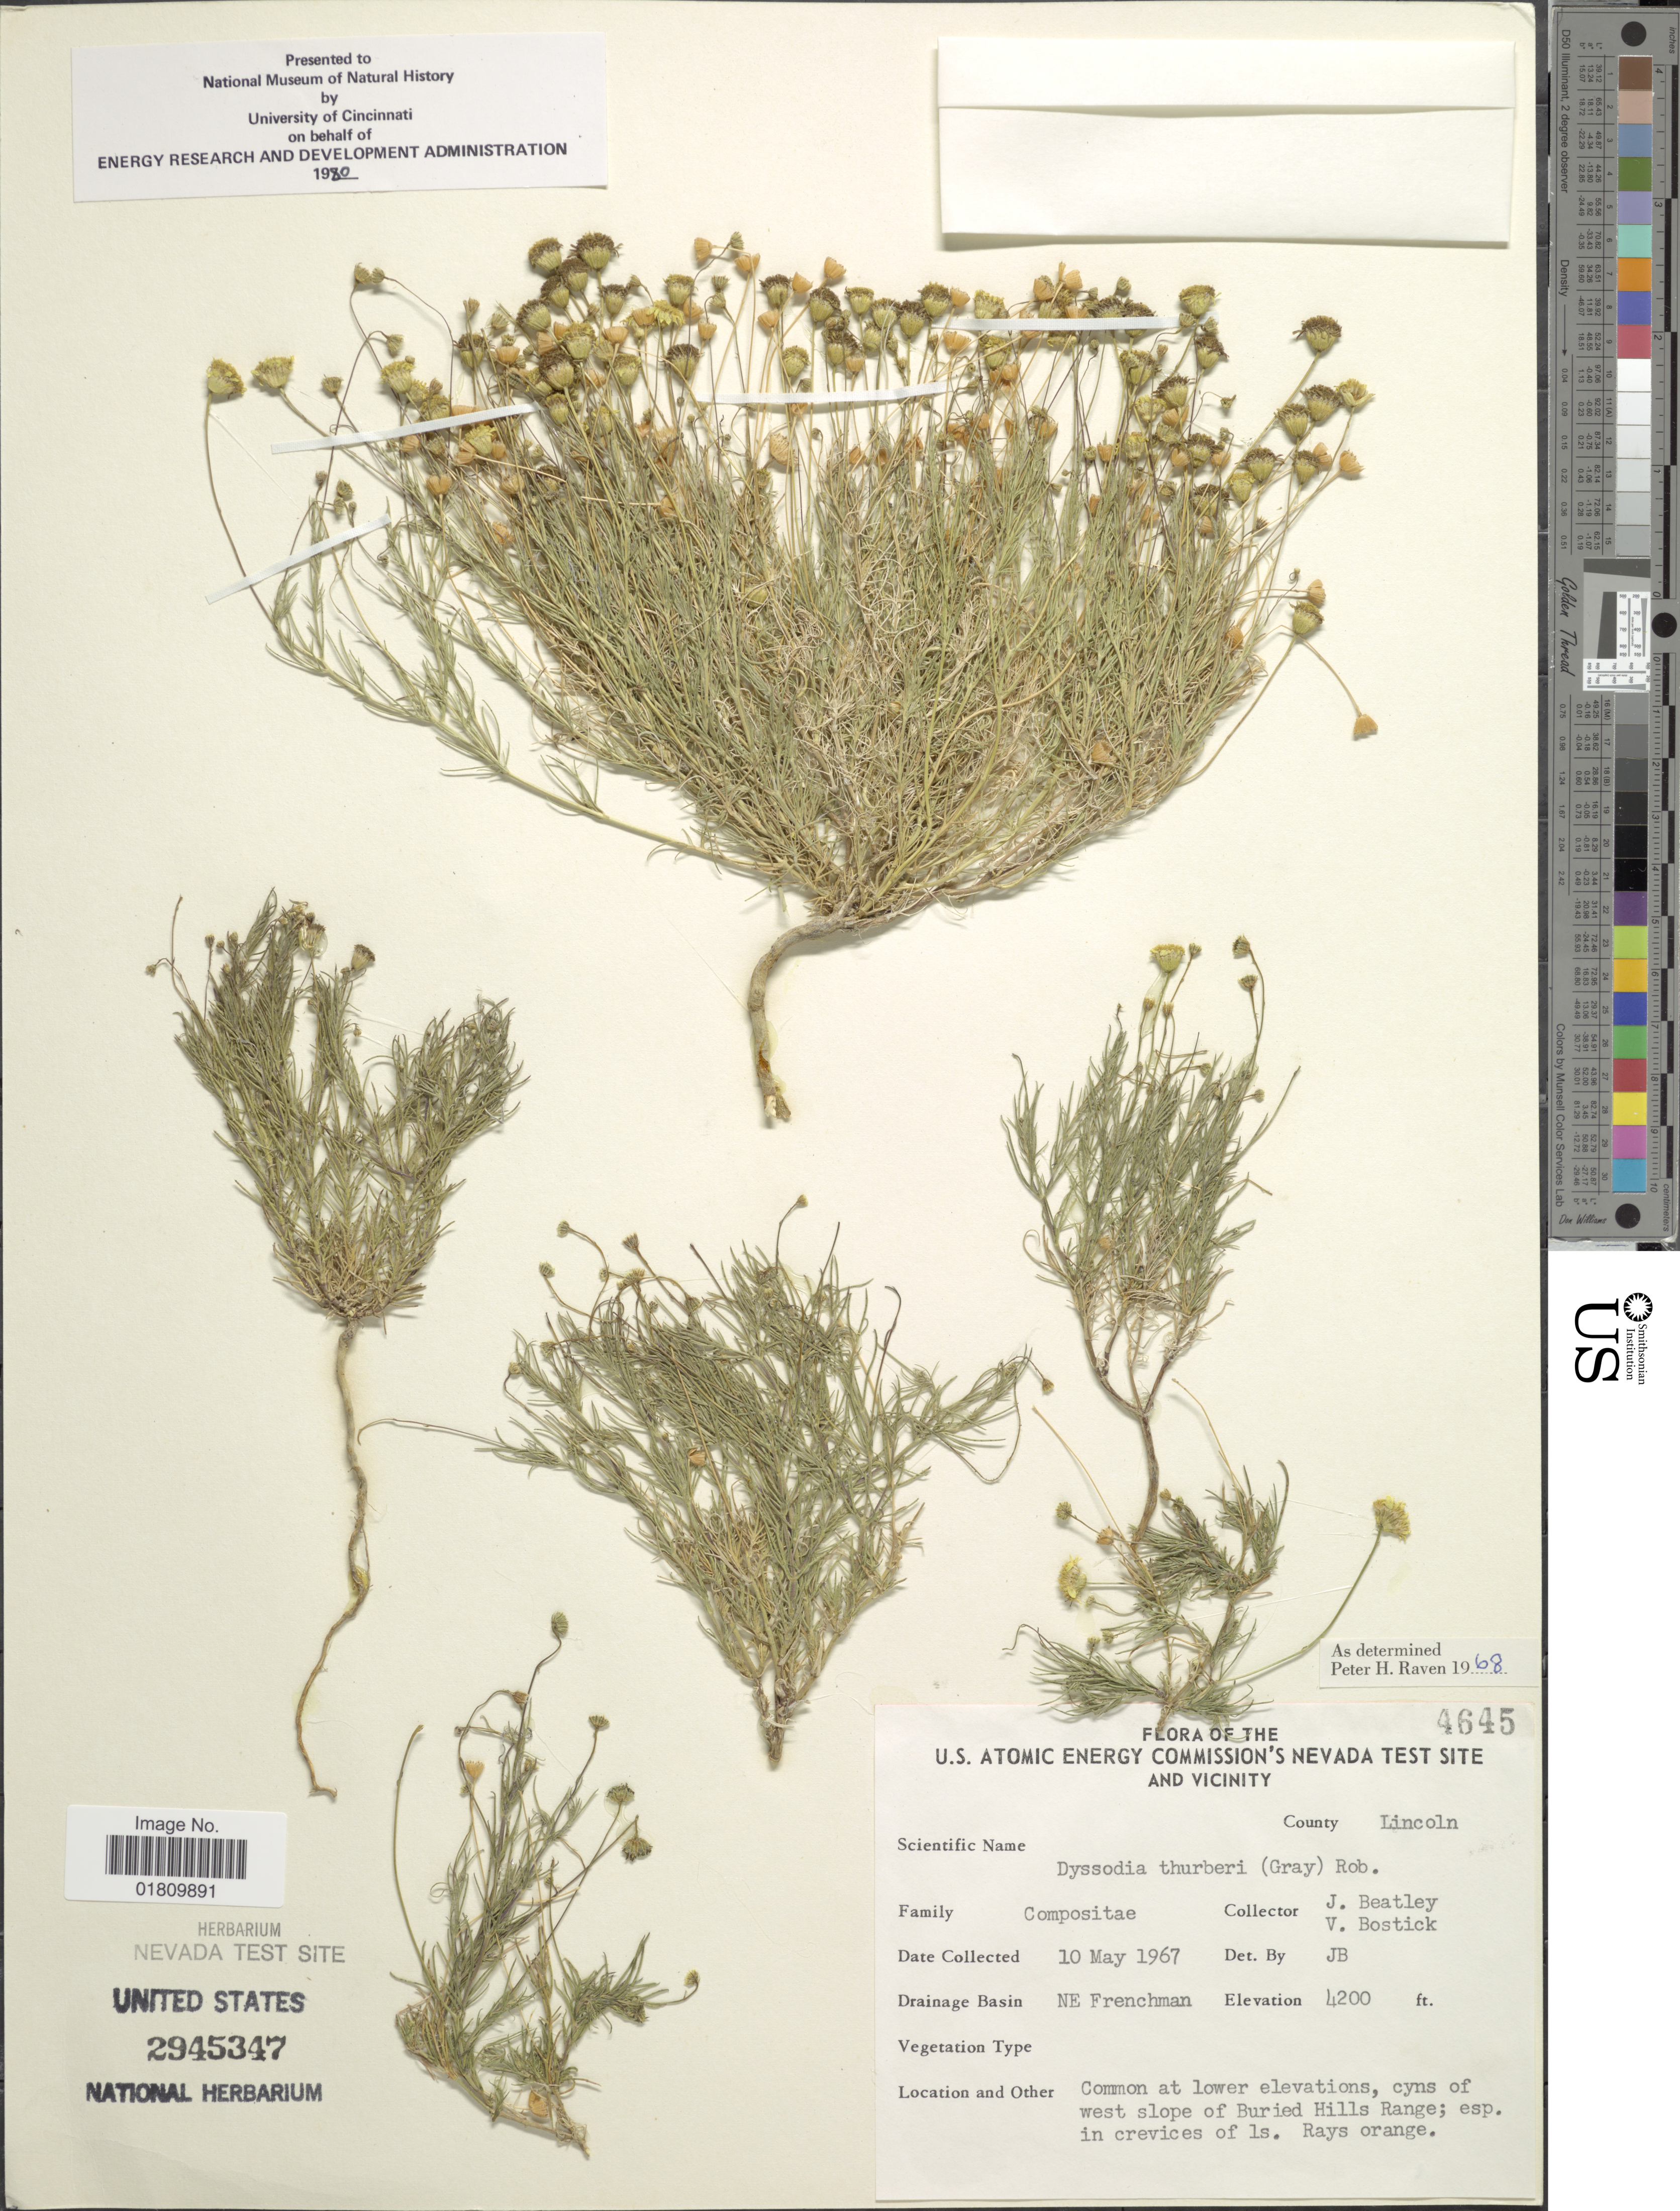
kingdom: Plantae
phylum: Tracheophyta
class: Magnoliopsida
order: Asterales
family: Asteraceae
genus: Thymophylla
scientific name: Thymophylla pentachaeta var. belenidium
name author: (DC.) Strother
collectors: J. C. Beatley & V. Bostick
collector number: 4645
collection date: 1967-05-10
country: United States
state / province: Nevada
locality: U.S. Atomic Energy Commision's Nevada Test Site and Vicinity, County Lincoln, NE Frenchman, common at lower elevations, cyns of west slope of Buried Hills Range; esp. in crevices of ls. Rays orange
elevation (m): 1280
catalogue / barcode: US 2945347